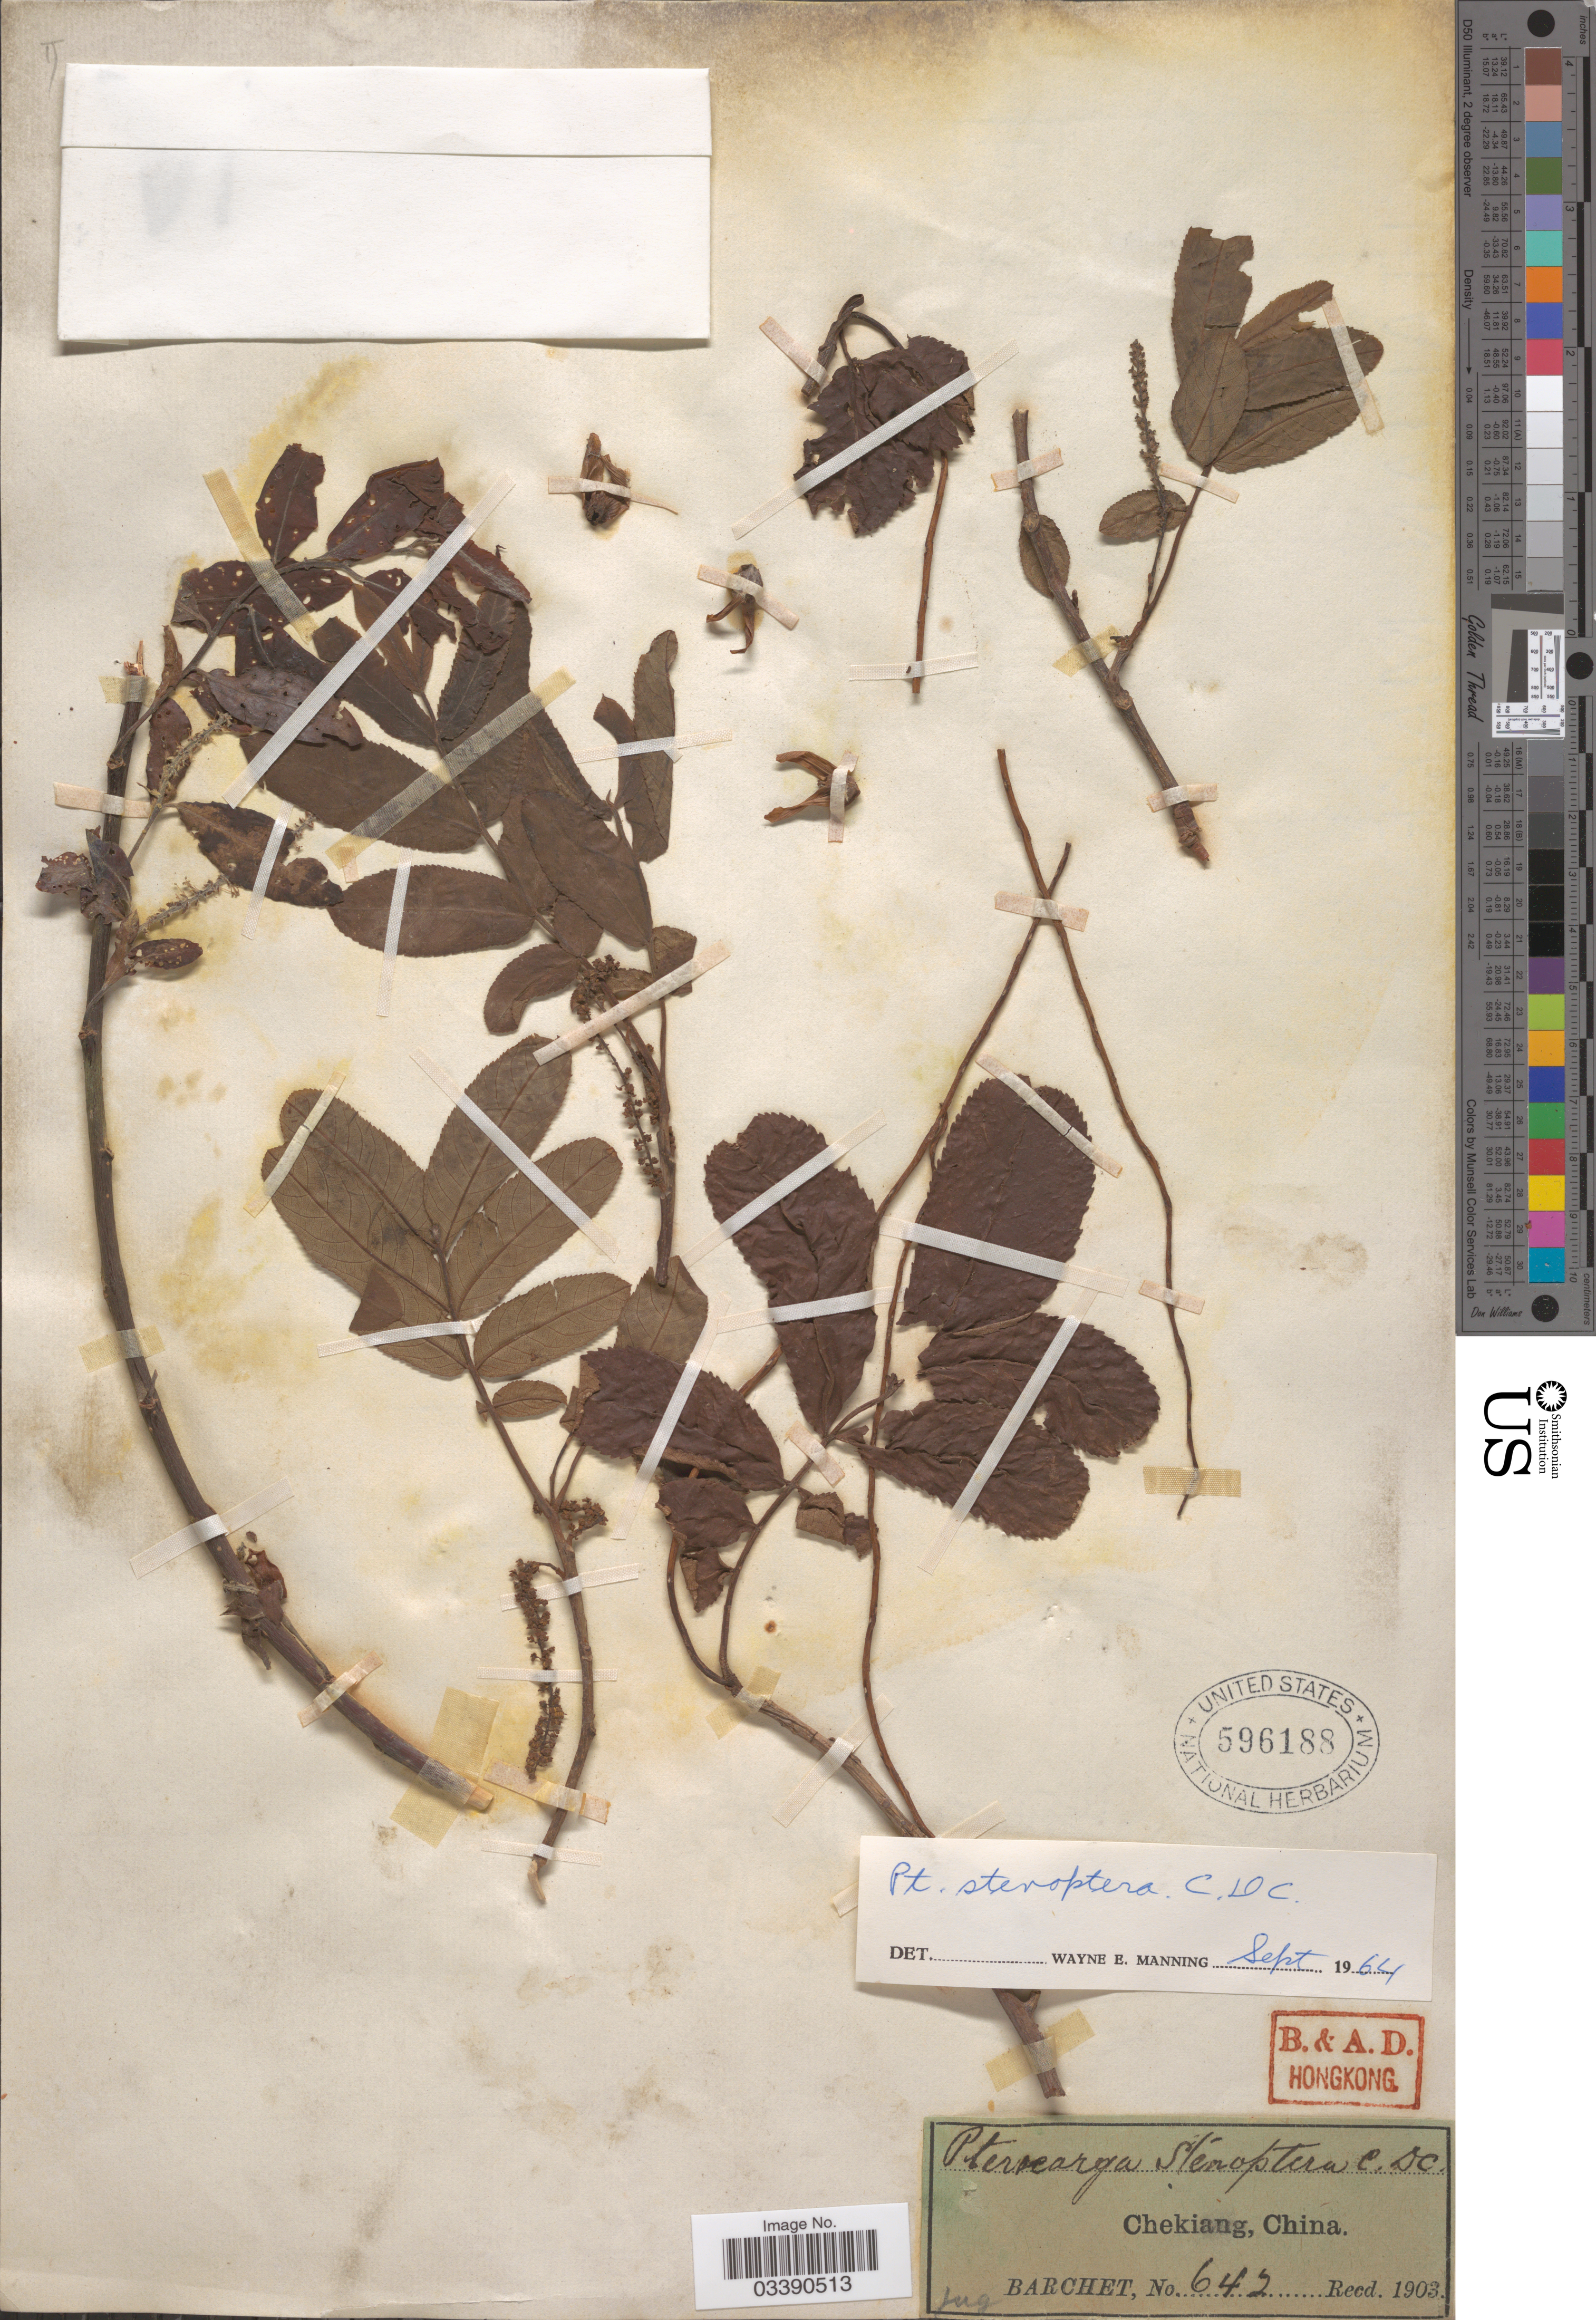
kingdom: Plantae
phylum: Tracheophyta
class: Magnoliopsida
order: Fagales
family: Juglandaceae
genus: Pterocarya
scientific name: Pterocarya stenoptera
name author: C. DC.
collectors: Barchet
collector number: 642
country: China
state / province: Zhejiang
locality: Chekiang.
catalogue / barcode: US 596188